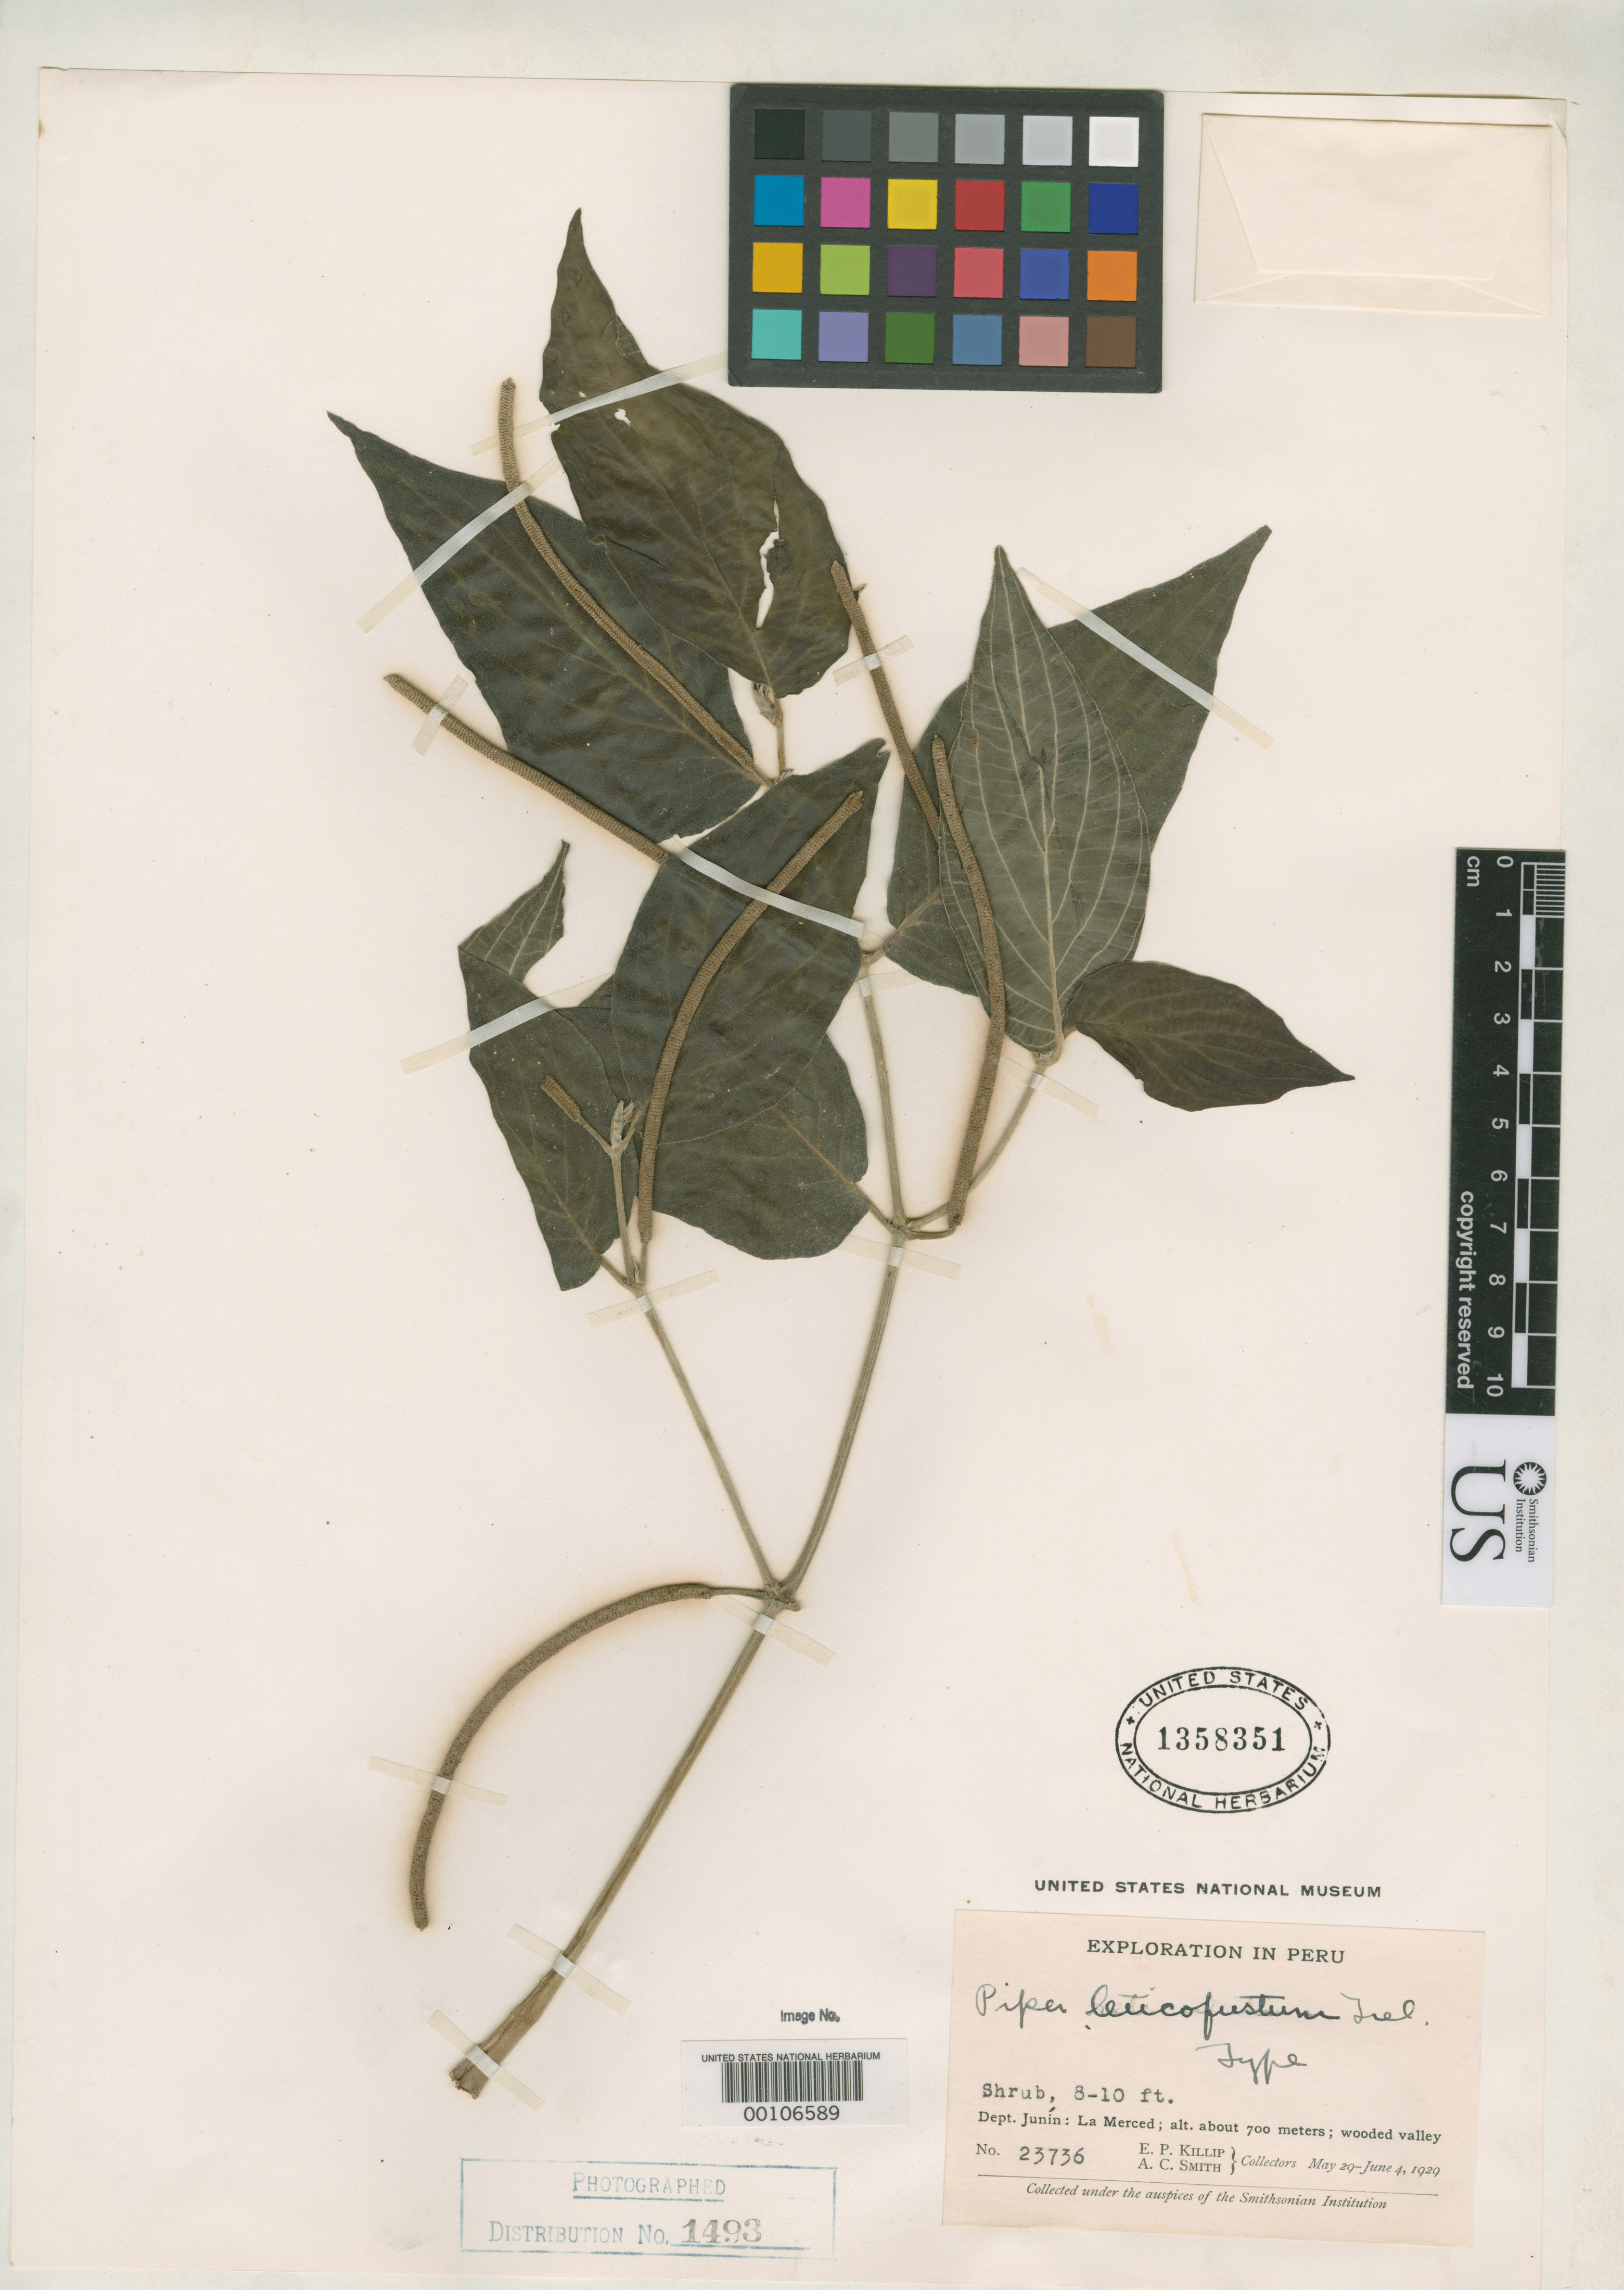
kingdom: Plantae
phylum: Tracheophyta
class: Magnoliopsida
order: Piperales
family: Piperaceae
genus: Piper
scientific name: Piper leucofustum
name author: Trel. in J.F. Macbr.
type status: Holotype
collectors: E. P. Killip & A. C. Smith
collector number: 23736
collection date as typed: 29 May 1929 to 04 Jun 1929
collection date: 1929-05-29/1929-06-04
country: Peru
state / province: Junín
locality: La Merced.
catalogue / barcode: US 1358351